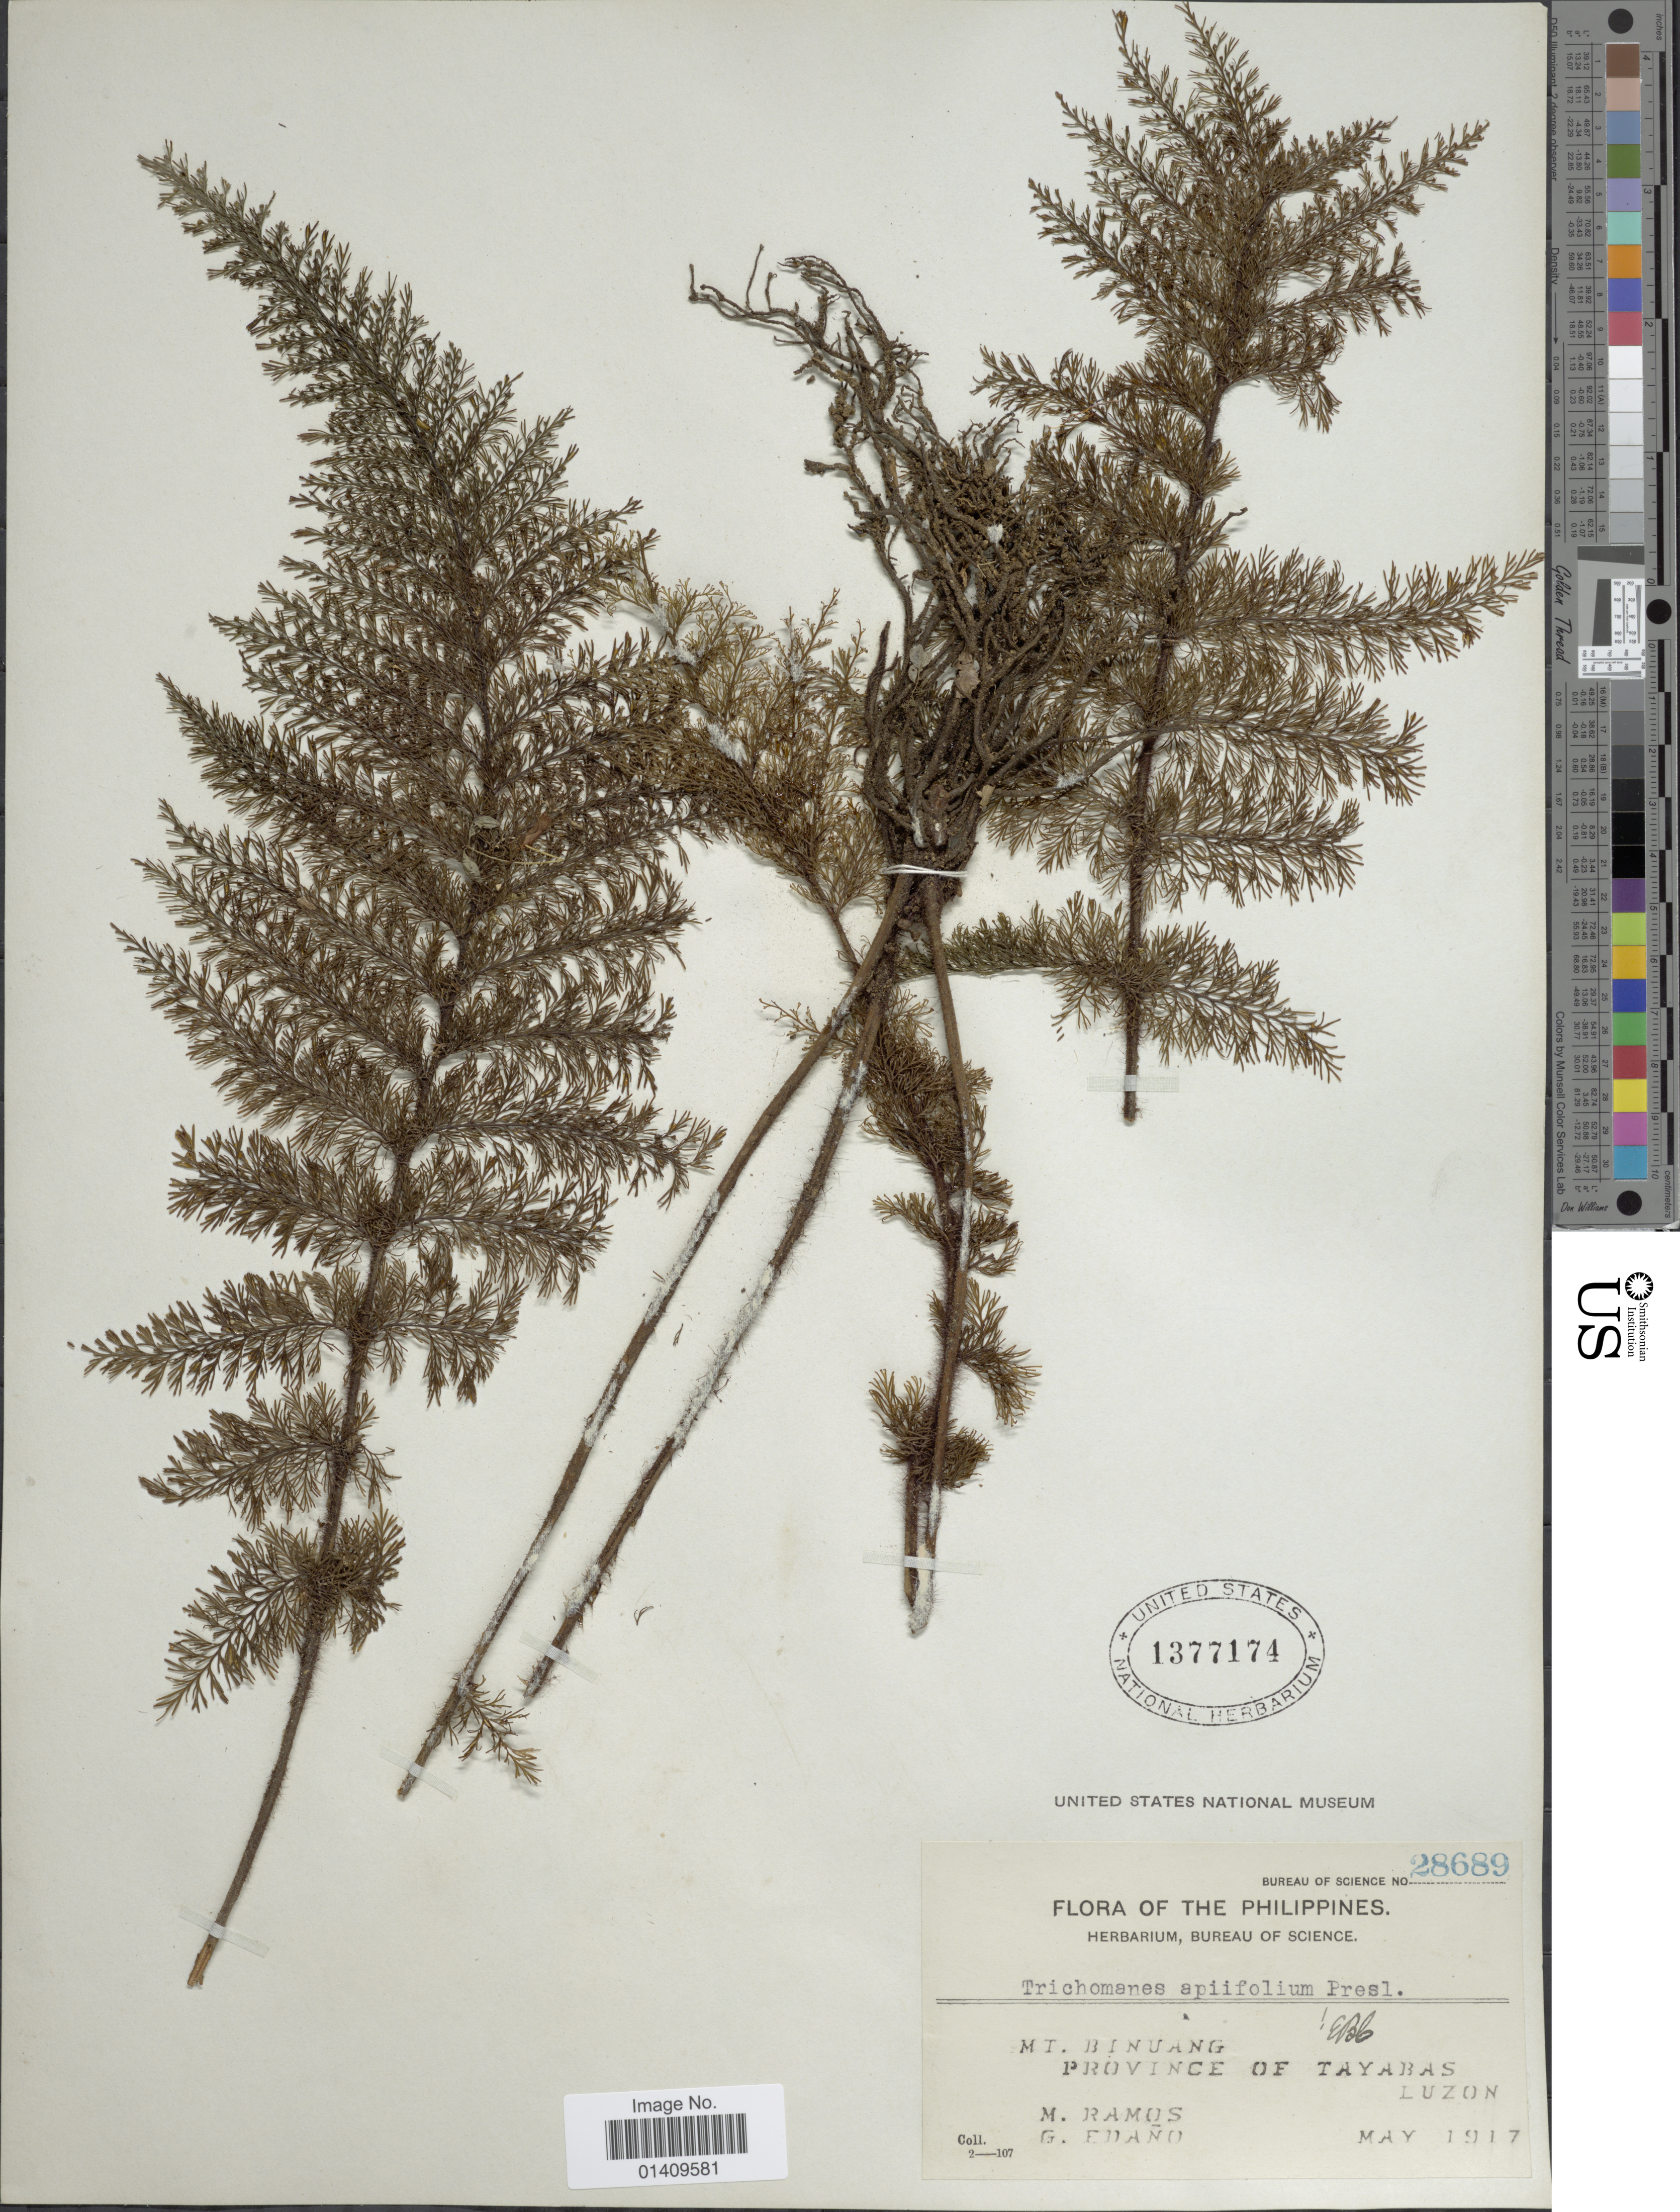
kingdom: Plantae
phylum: Tracheophyta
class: Polypodiopsida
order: Hymenophyllales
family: Hymenophyllaceae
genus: Callistopteris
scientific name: Callistopteris apiifolia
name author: (C. Presl) Copel.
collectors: M. Ramos & G. Edaño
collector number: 28689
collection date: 1917-05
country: Philippines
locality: Mt. Binuang province of tayabas Luzon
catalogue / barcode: US 1377174